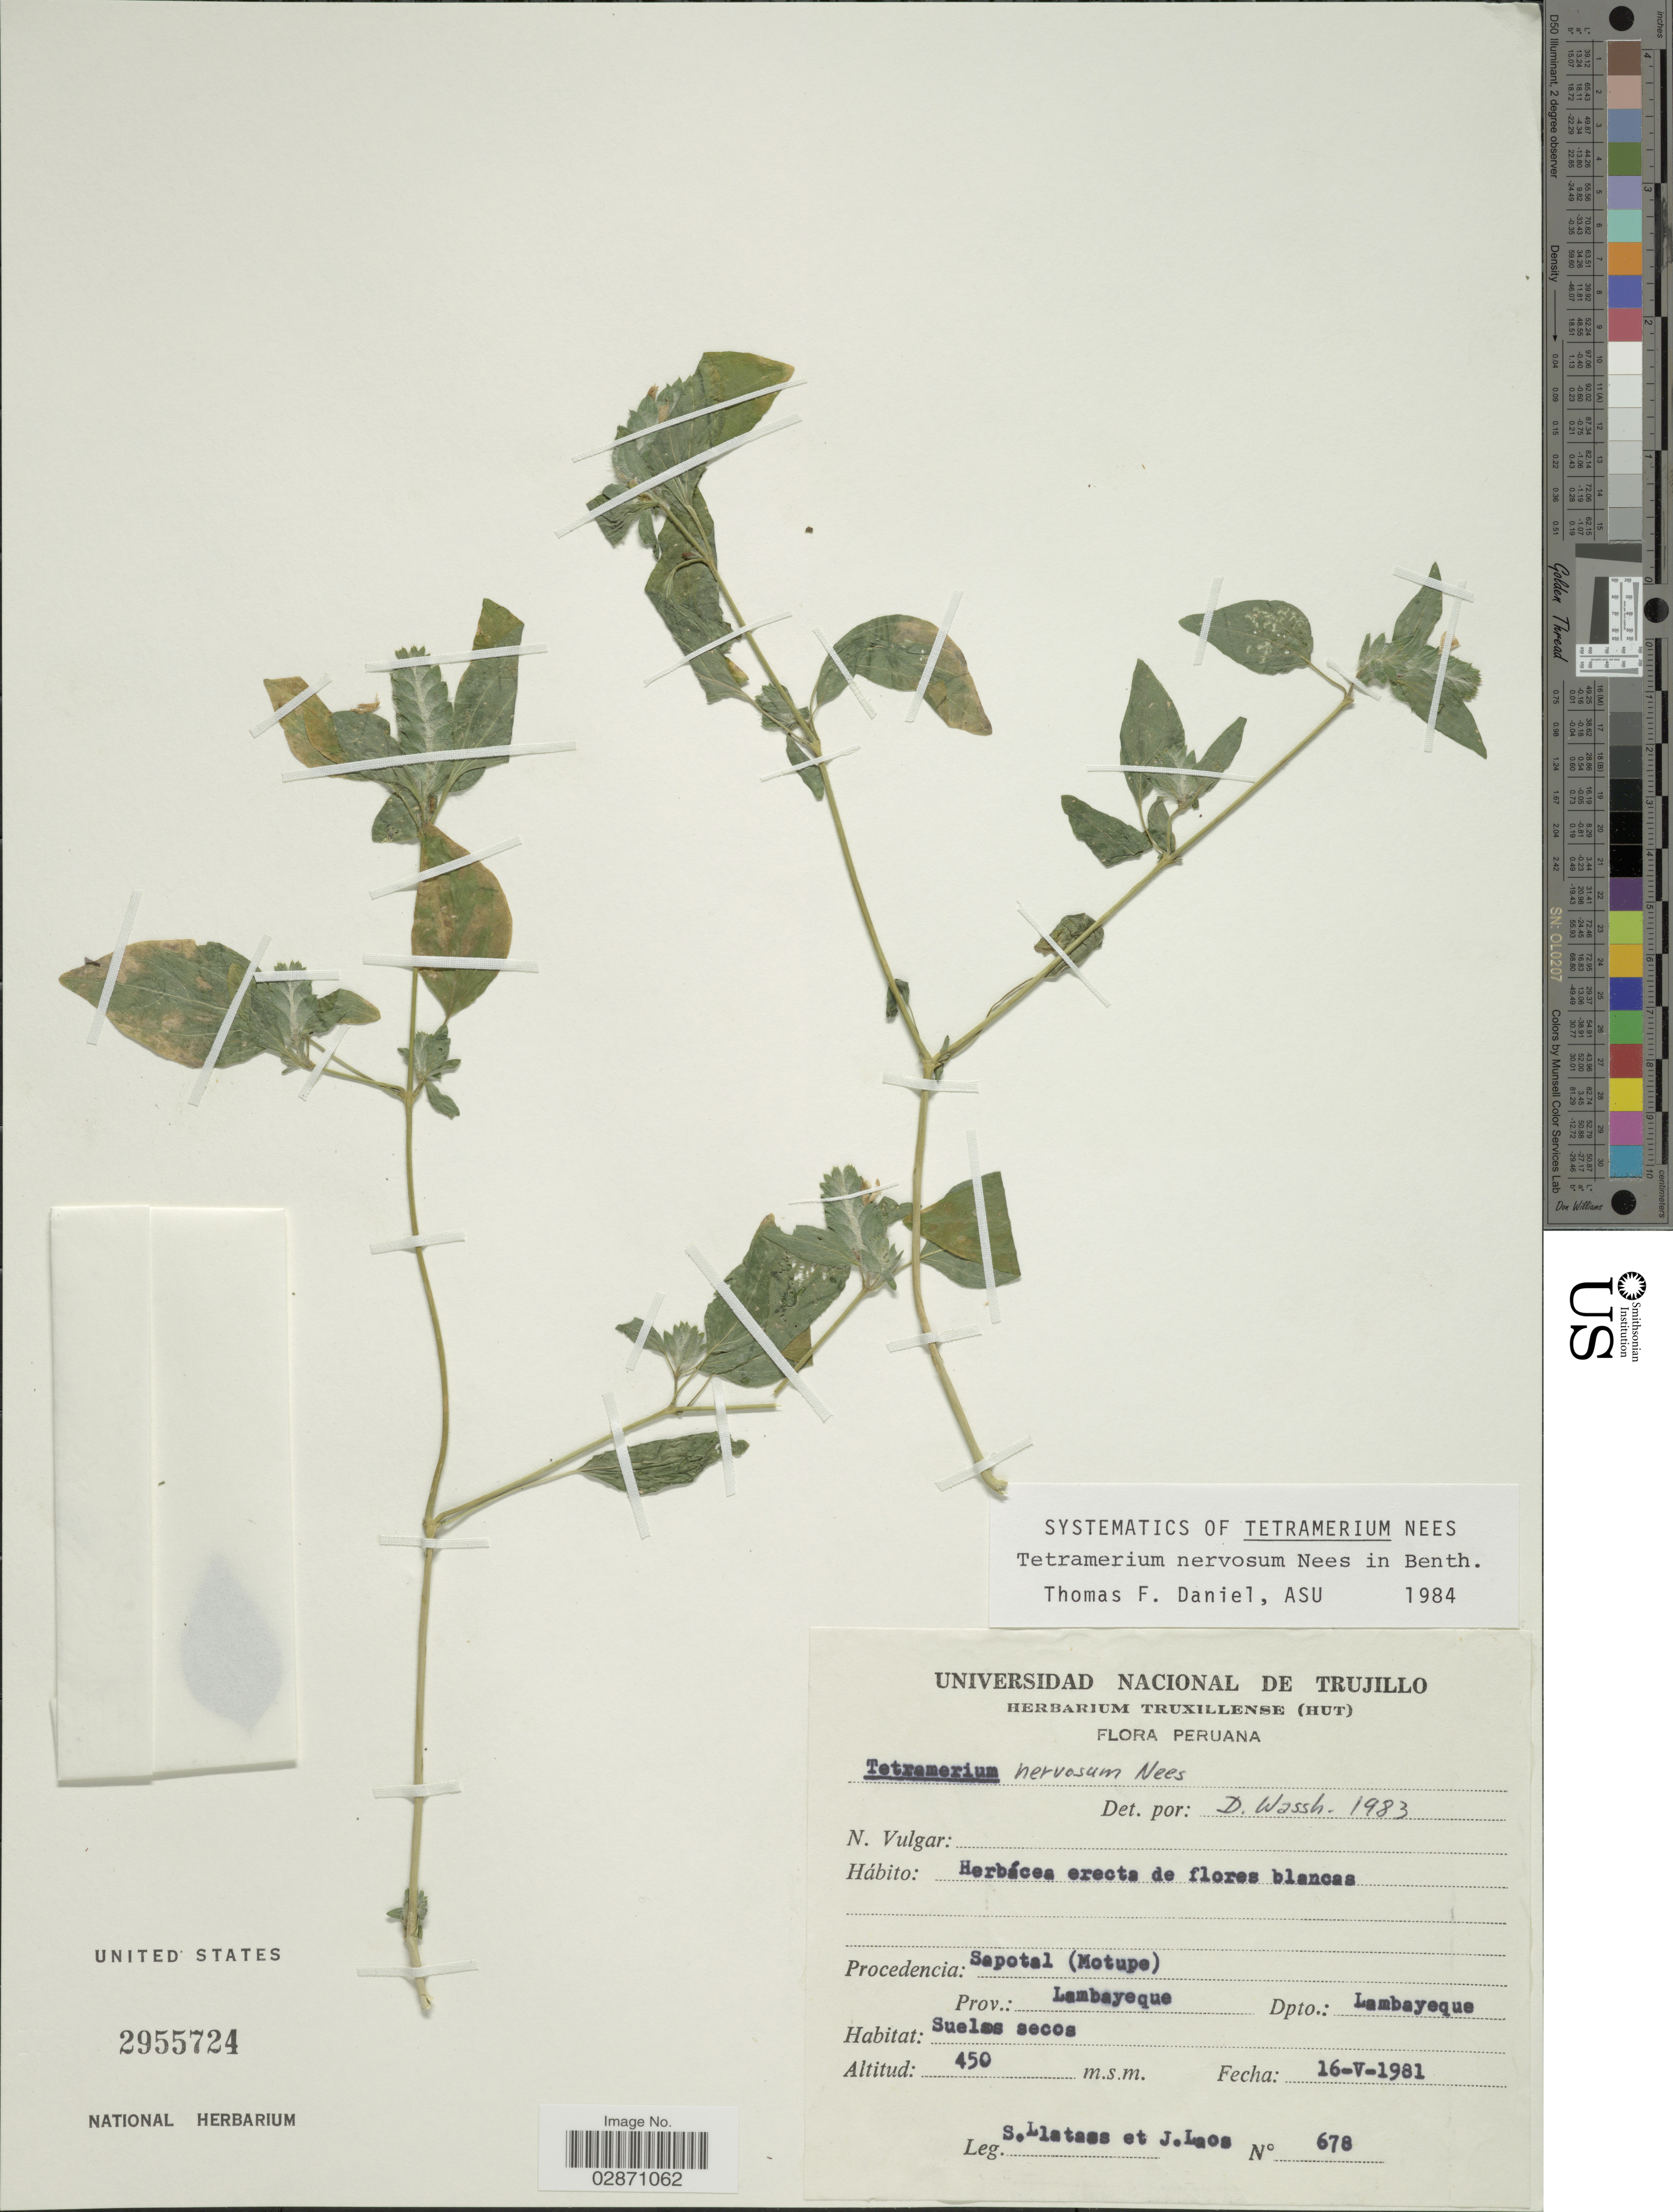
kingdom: Plantae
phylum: Tracheophyta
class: Magnoliopsida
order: Lamiales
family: Acanthaceae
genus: Tetramerium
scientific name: Tetramerium nervosum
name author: Nees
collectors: S. Llatas Quiroz & J. Laos S.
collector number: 678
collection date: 1981-05-16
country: Peru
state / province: Lambayeque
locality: Sapotal (Motupe), Prov. Lambayeque, Dpto. Lambayeque.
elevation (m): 450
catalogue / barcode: US 2955724